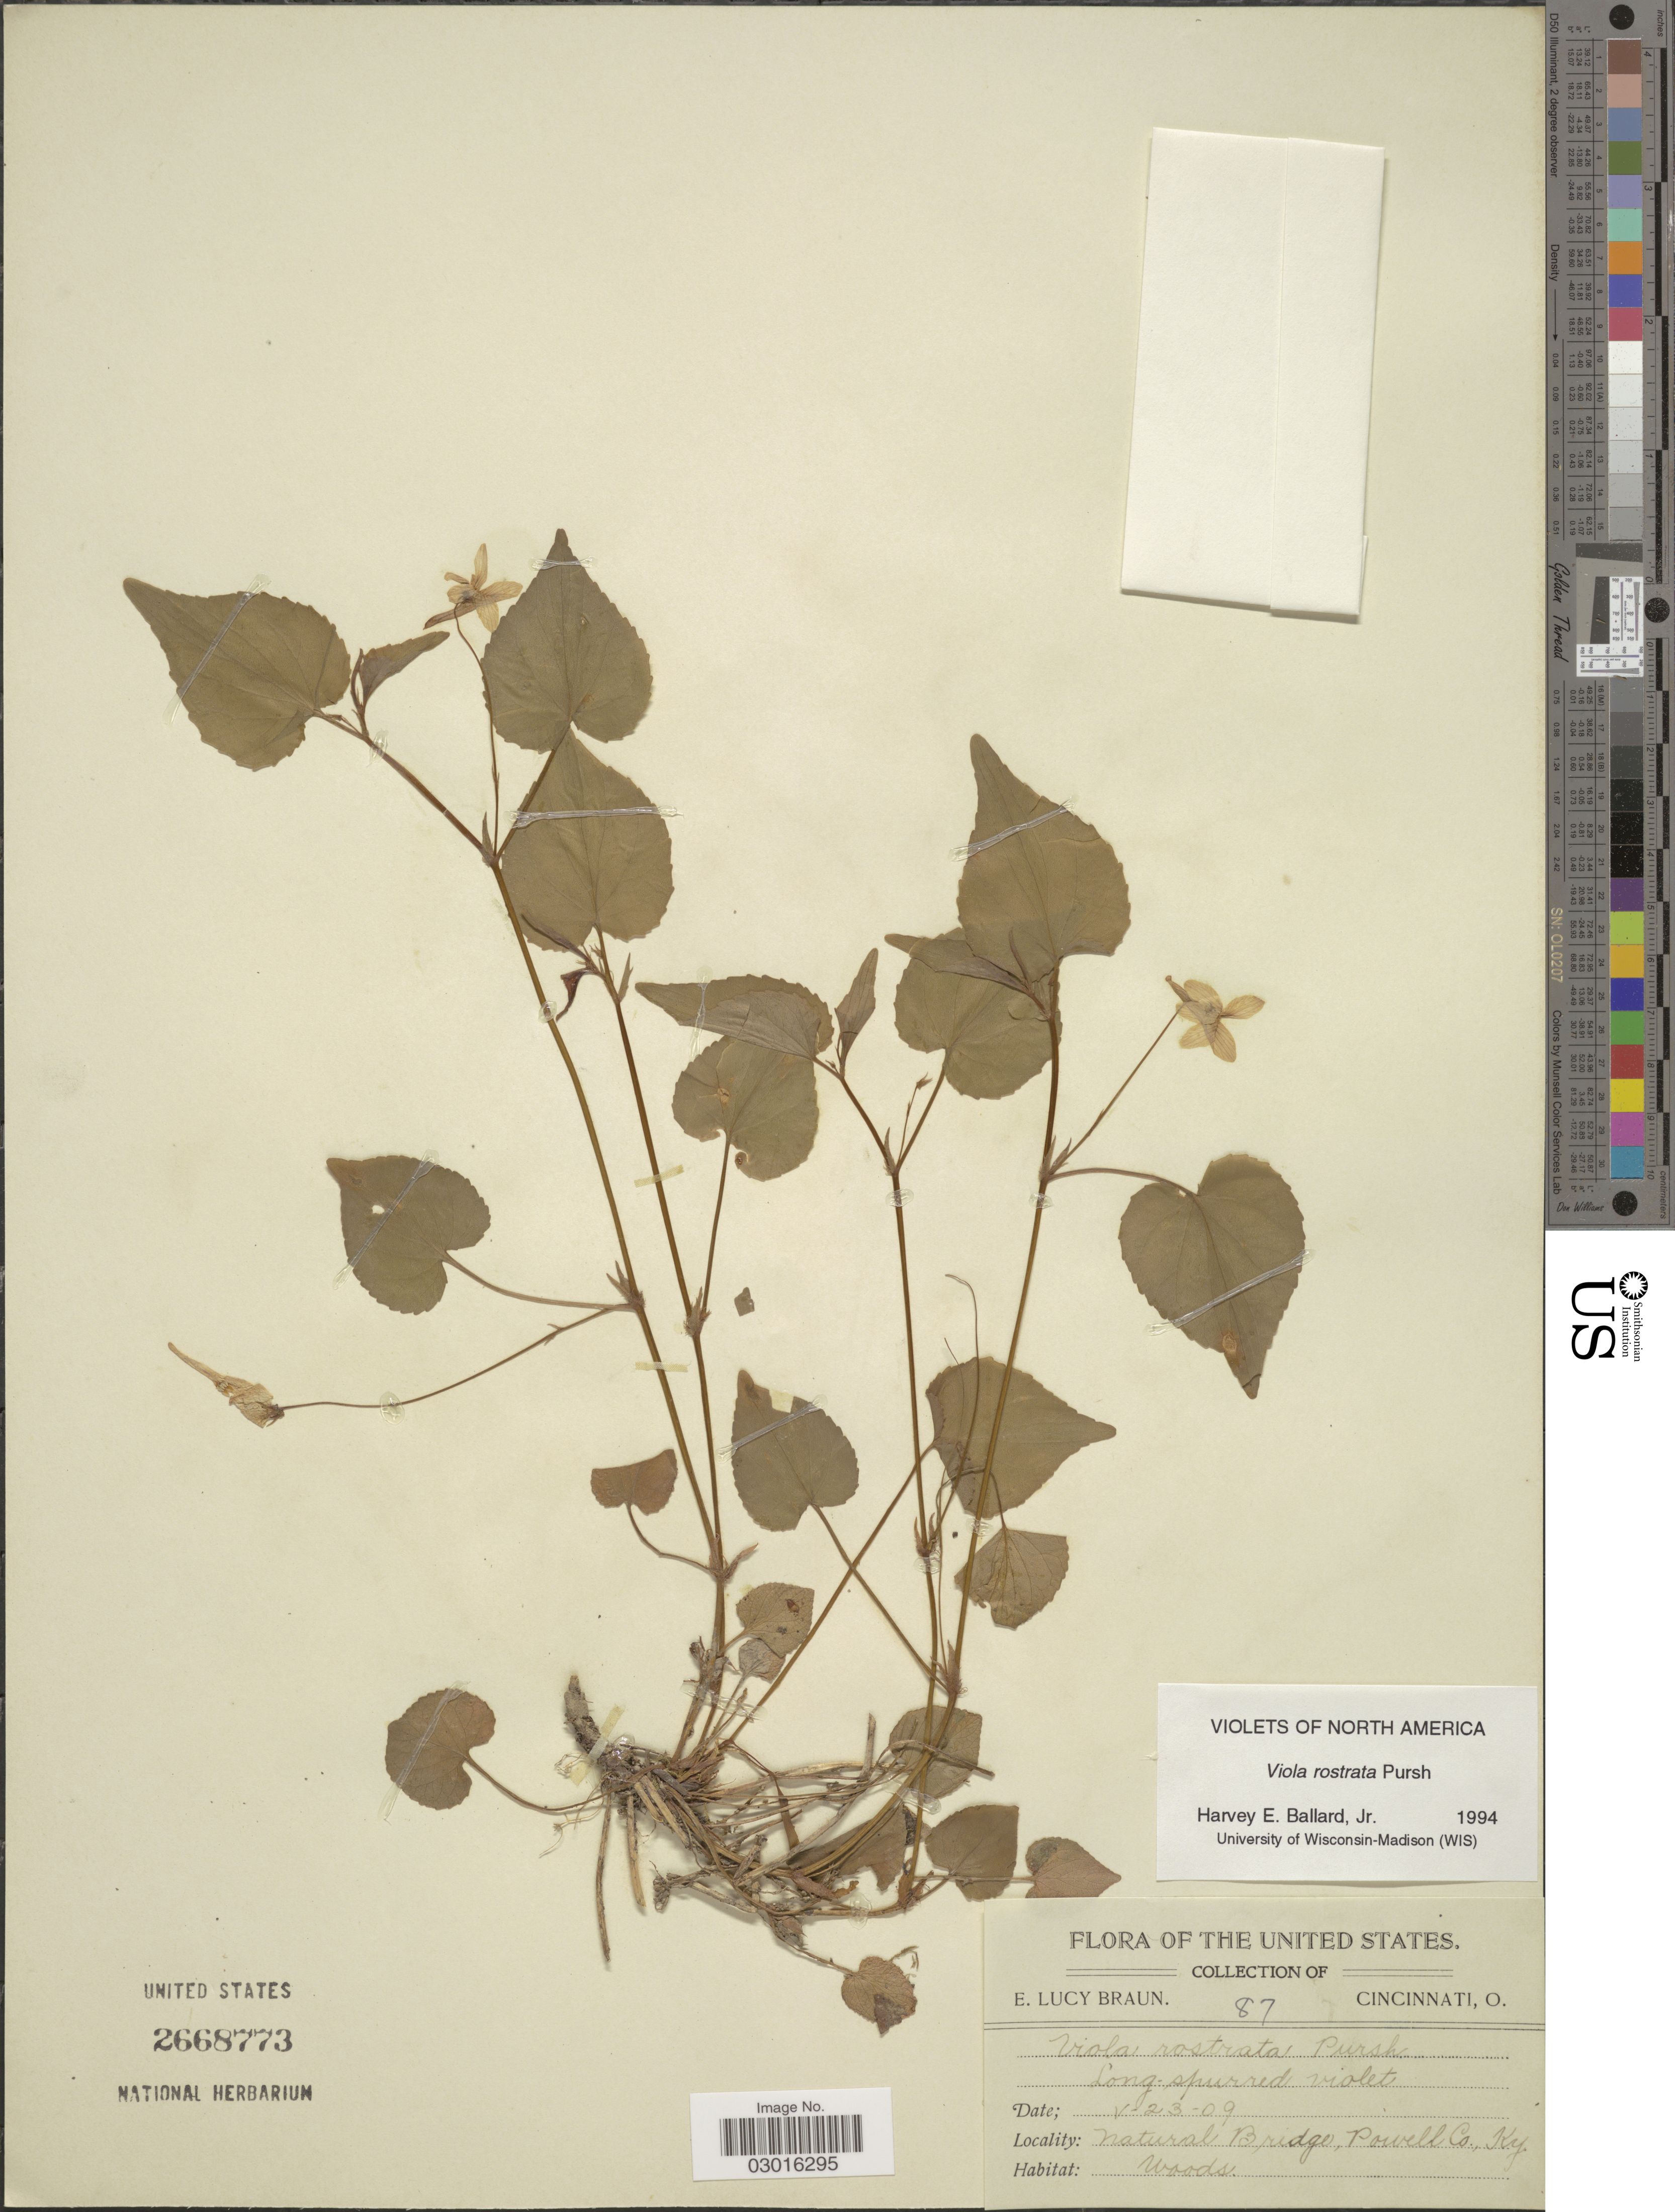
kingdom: Plantae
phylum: Tracheophyta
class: Magnoliopsida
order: Malpighiales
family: Violaceae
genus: Viola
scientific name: Viola rostrata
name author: Pursh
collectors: E. L. Braun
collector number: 87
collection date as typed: Transcribed d/m/y: 23/5/9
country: United States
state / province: Kentucky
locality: Natural Bridge, Powell Co.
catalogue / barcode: US 2668773